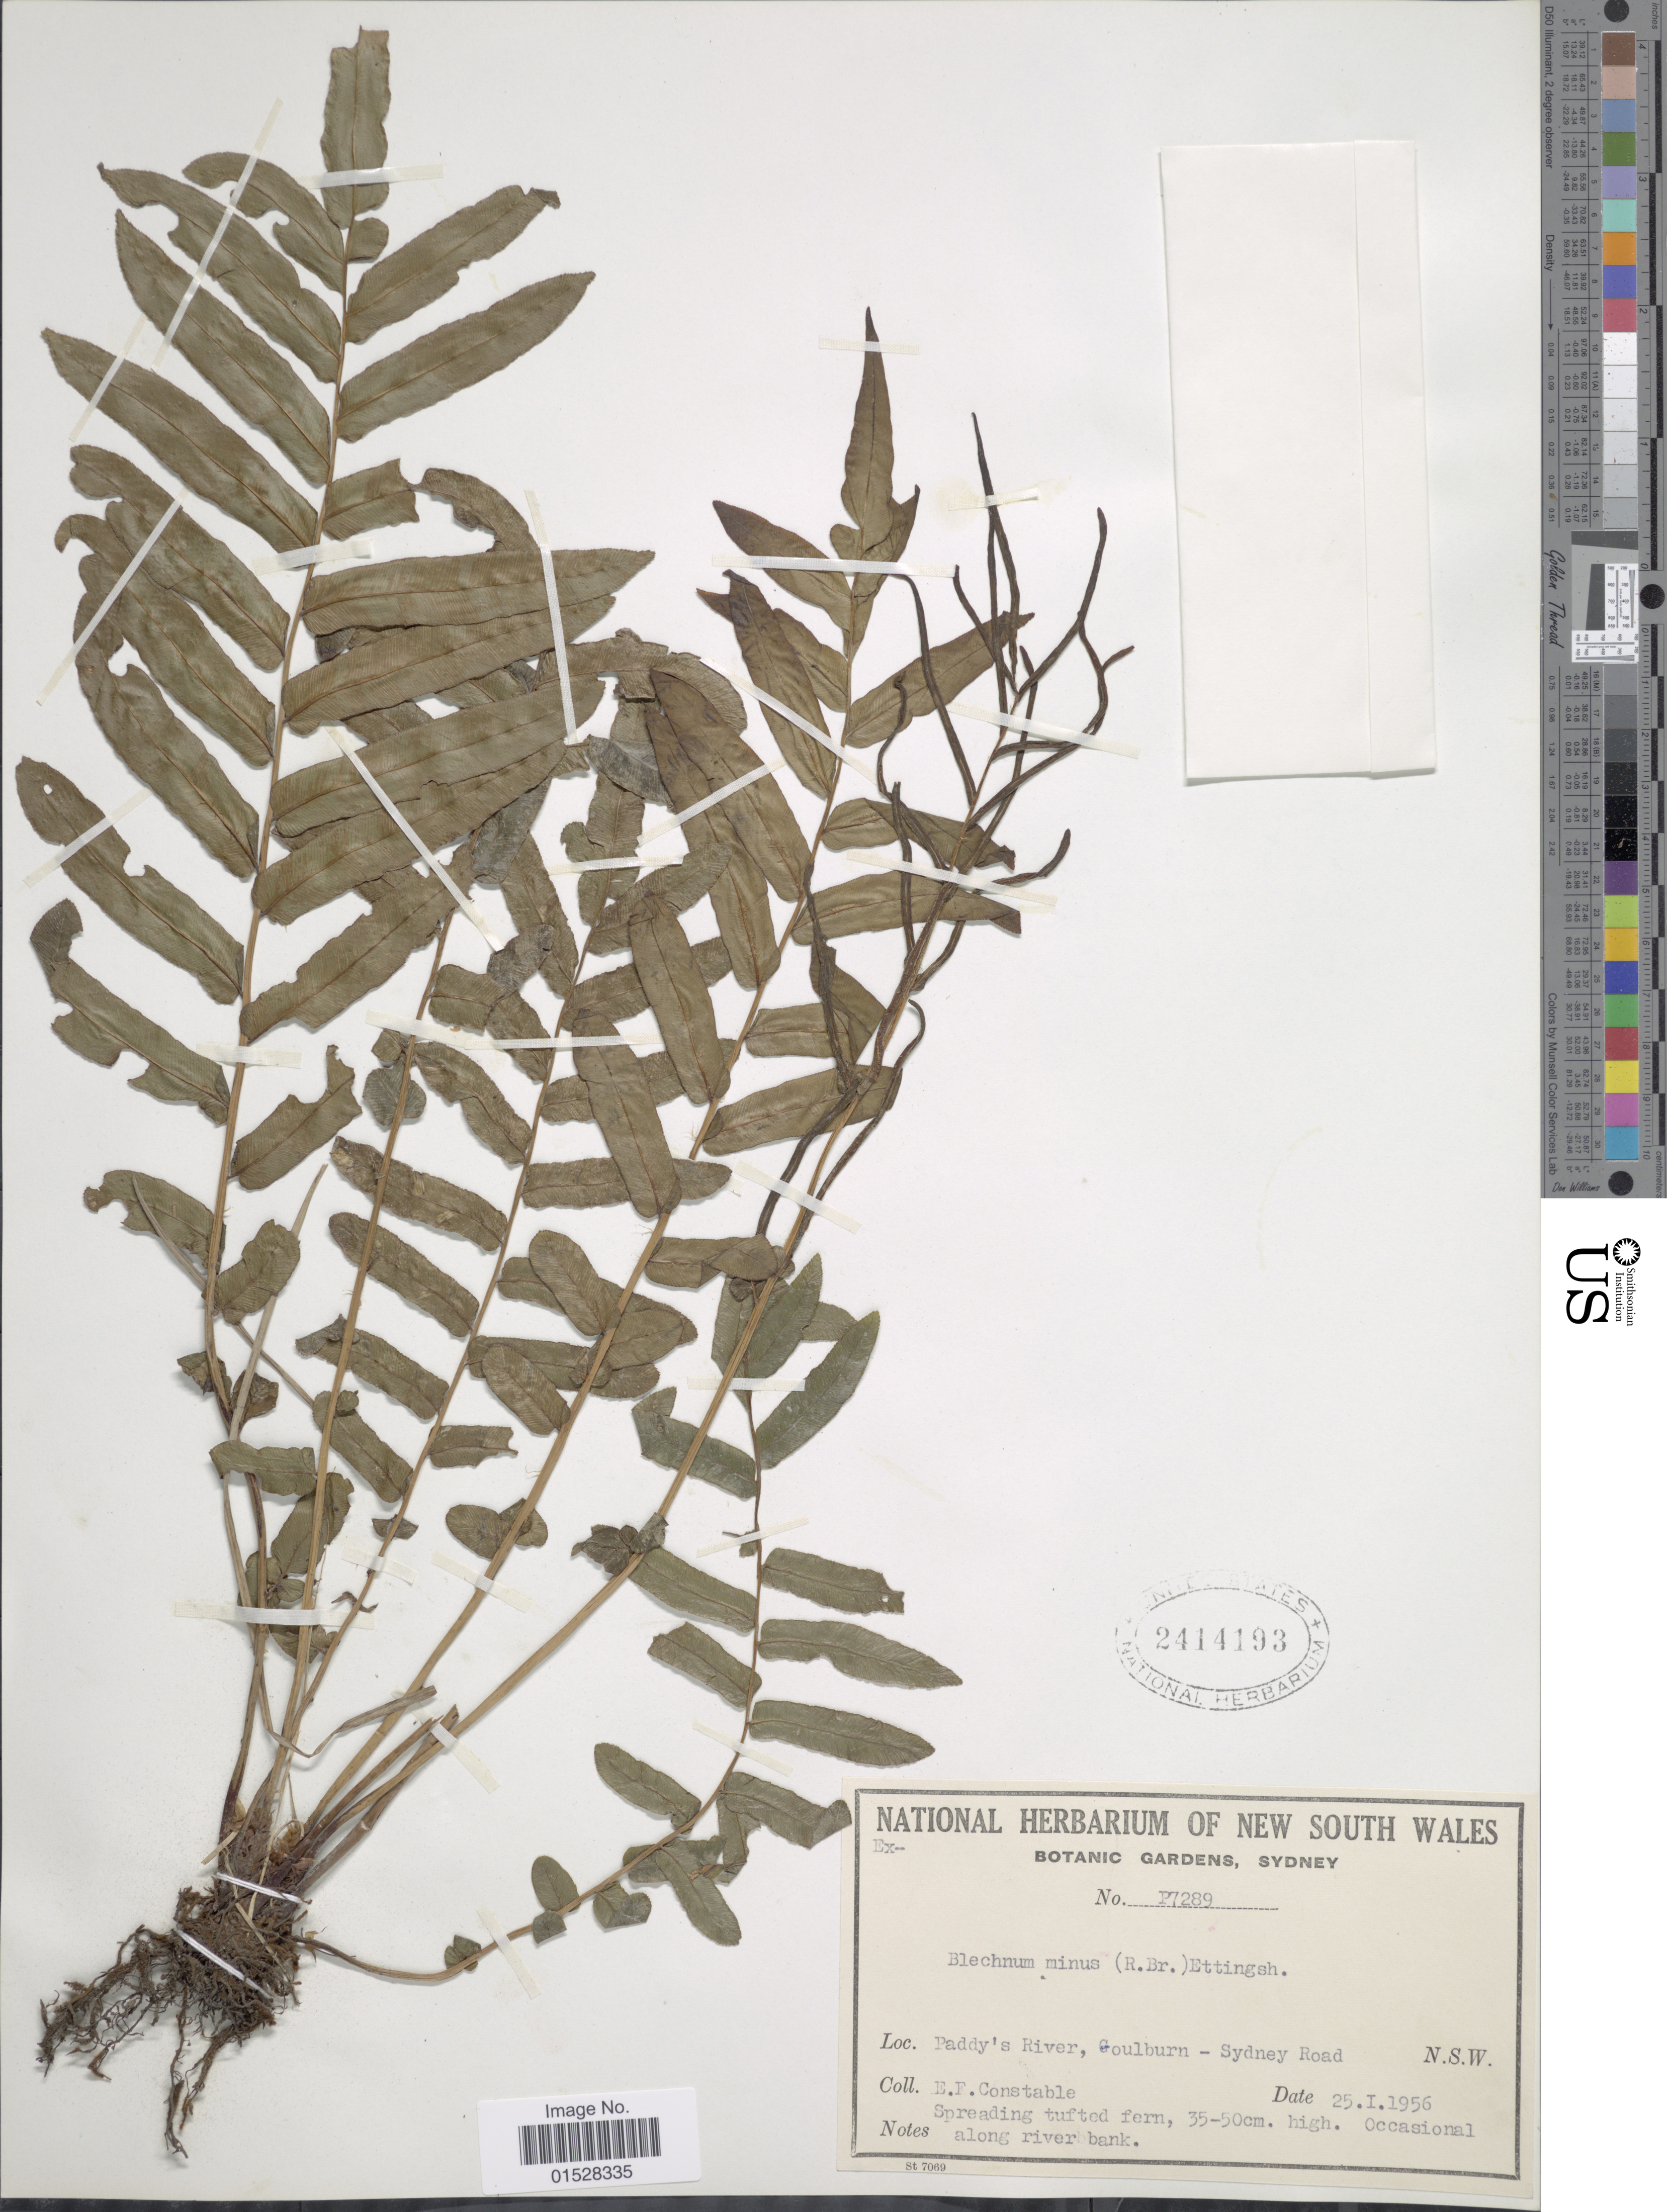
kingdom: Plantae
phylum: Tracheophyta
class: Polypodiopsida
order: Polypodiales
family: Blechnaceae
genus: Blechnum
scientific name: Blechnum minus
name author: (R. Br.) Ettingsh.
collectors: E. F. Constable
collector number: P7289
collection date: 1956-01-25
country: Australia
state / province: New South Wales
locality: Paddy's River, Goulburn-Sydney Road.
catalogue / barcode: US 2414193